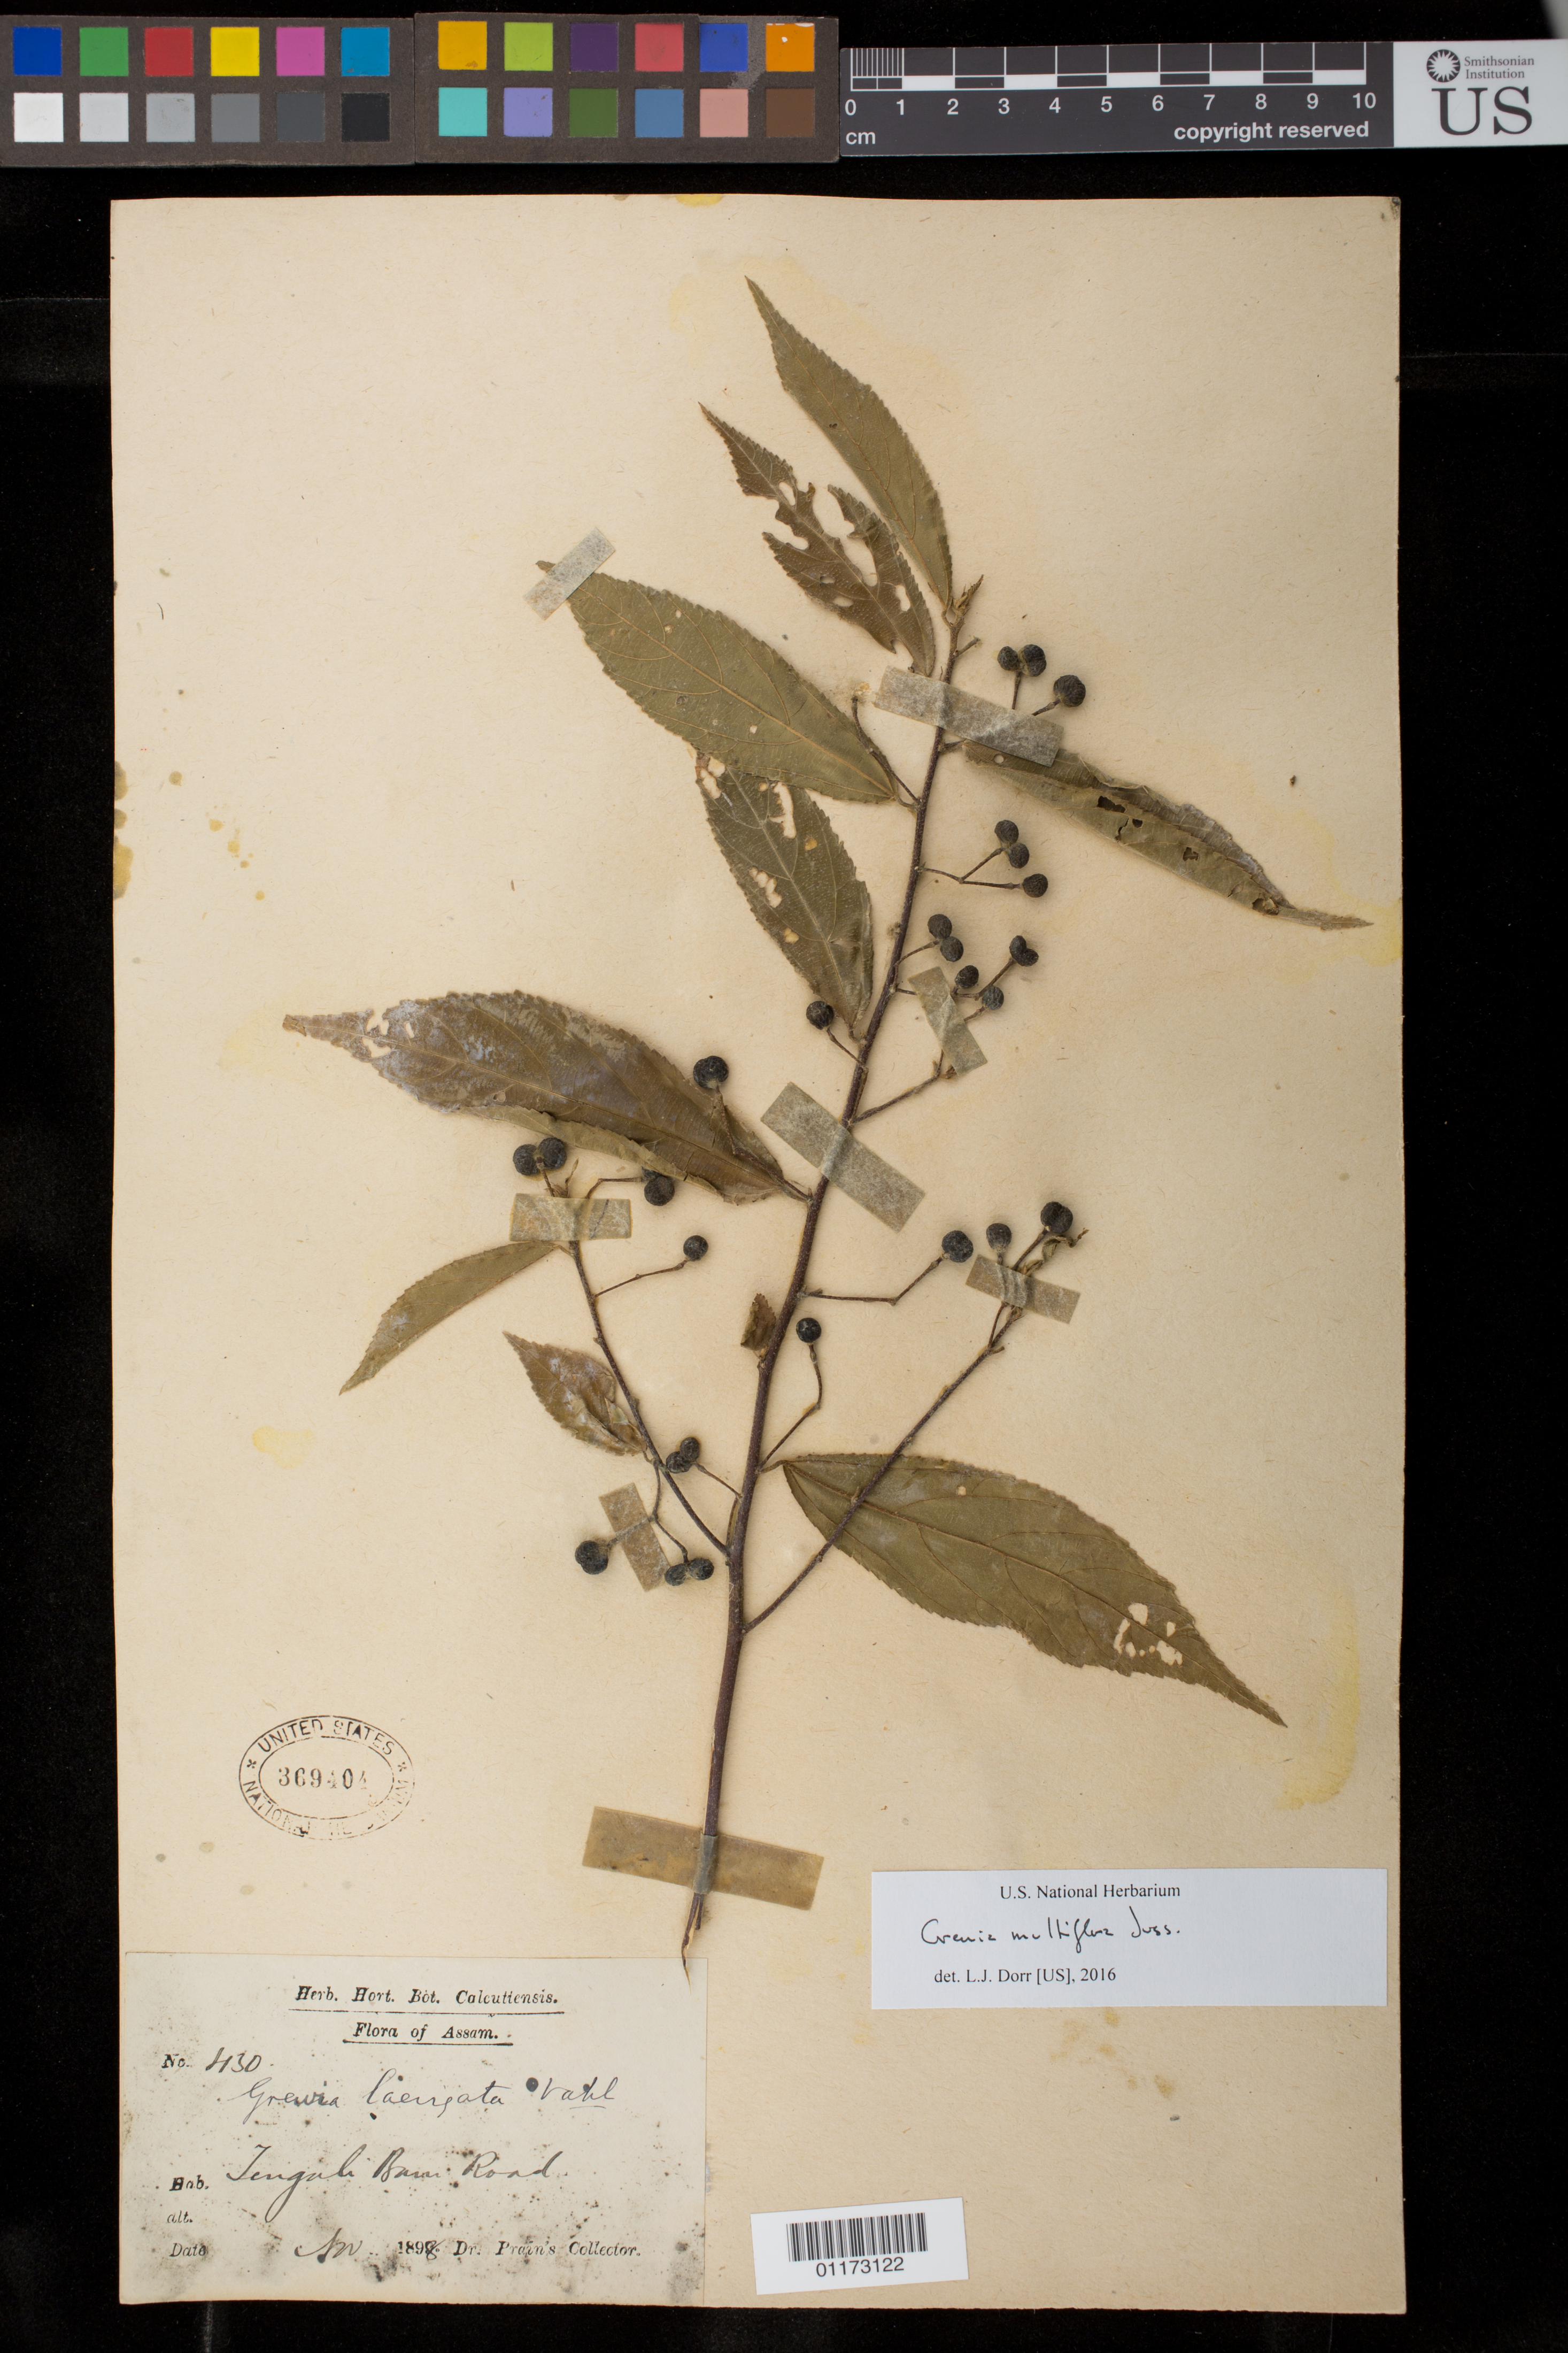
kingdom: Plantae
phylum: Tracheophyta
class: Magnoliopsida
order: Malvales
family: Malvaceae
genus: Grewia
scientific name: Grewia multiflora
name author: Juss.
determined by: Dorr, L. J., (BOT), Smithsonian Institution - National Museum of Natural History (UNITED STATES)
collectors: -- Prain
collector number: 430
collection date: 1898-11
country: India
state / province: Assam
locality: Tengah Bam Road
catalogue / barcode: US 369404